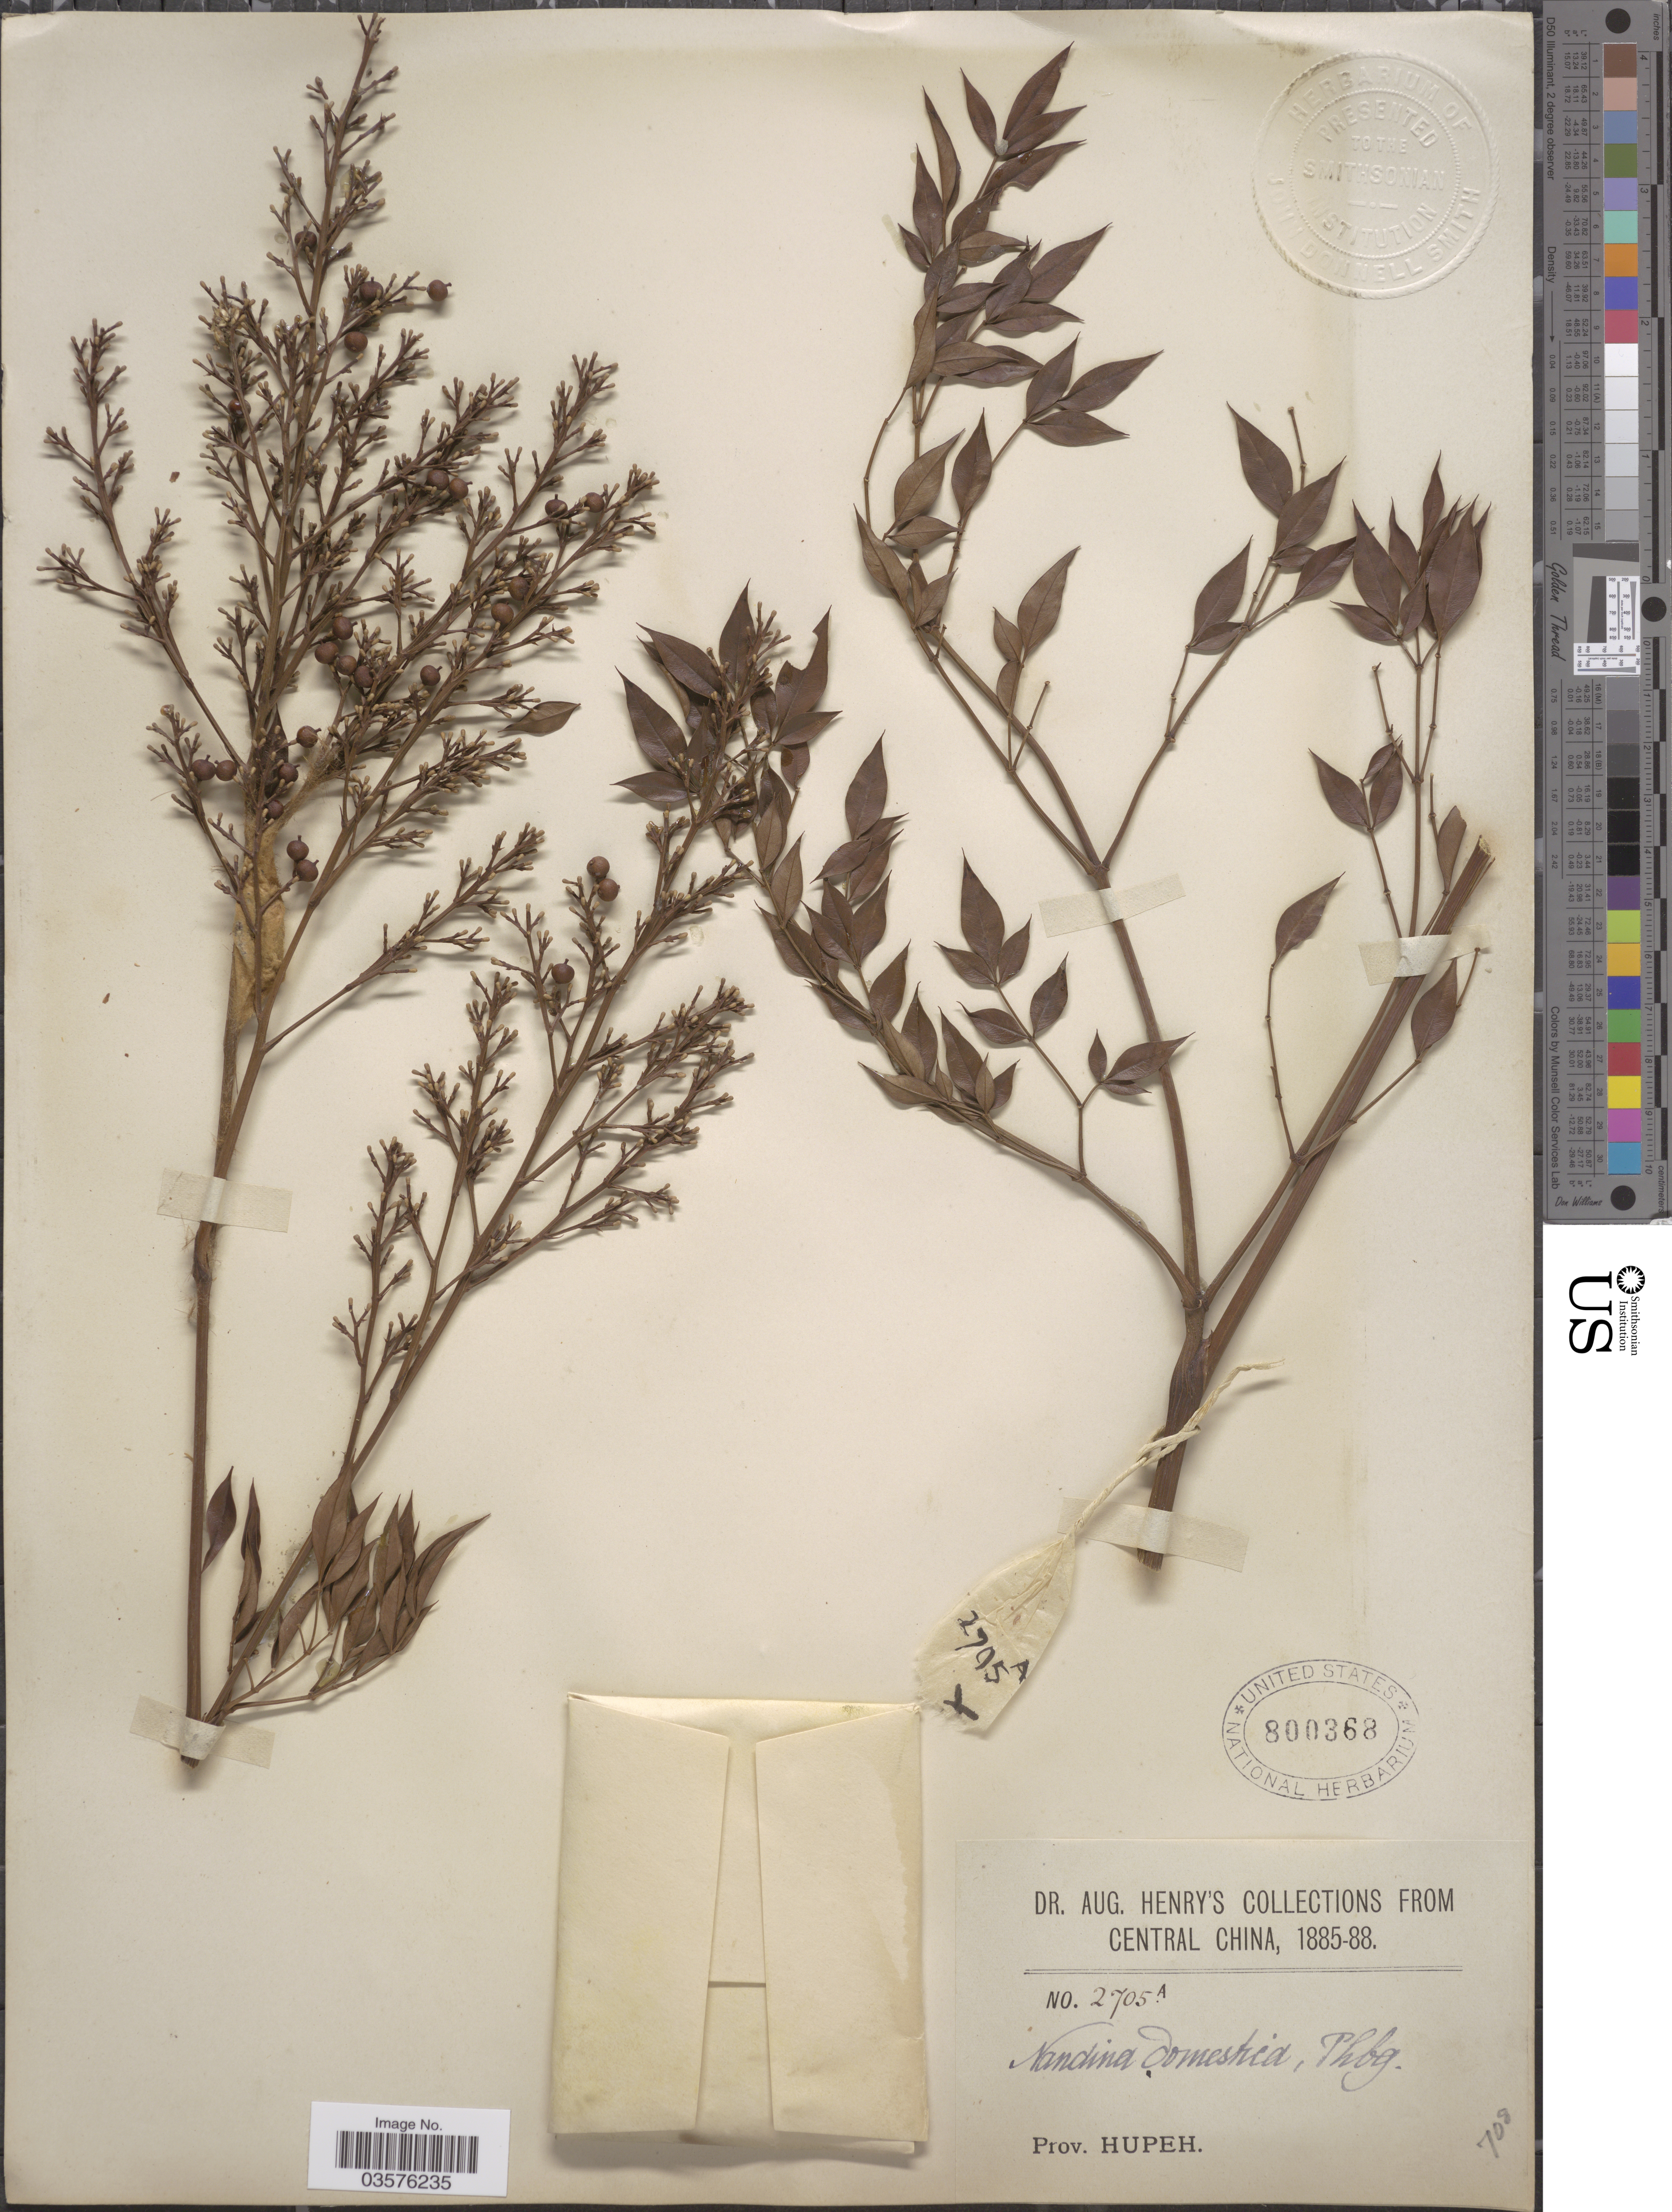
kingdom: Plantae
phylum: Tracheophyta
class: Magnoliopsida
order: Ranunculales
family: Berberidaceae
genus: Nandina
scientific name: Nandina domestica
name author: Thunb.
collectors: A. Henry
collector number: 2705 A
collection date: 1885/1888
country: China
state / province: Hubei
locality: Central China. Prov. Hupeh.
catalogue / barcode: US 800368